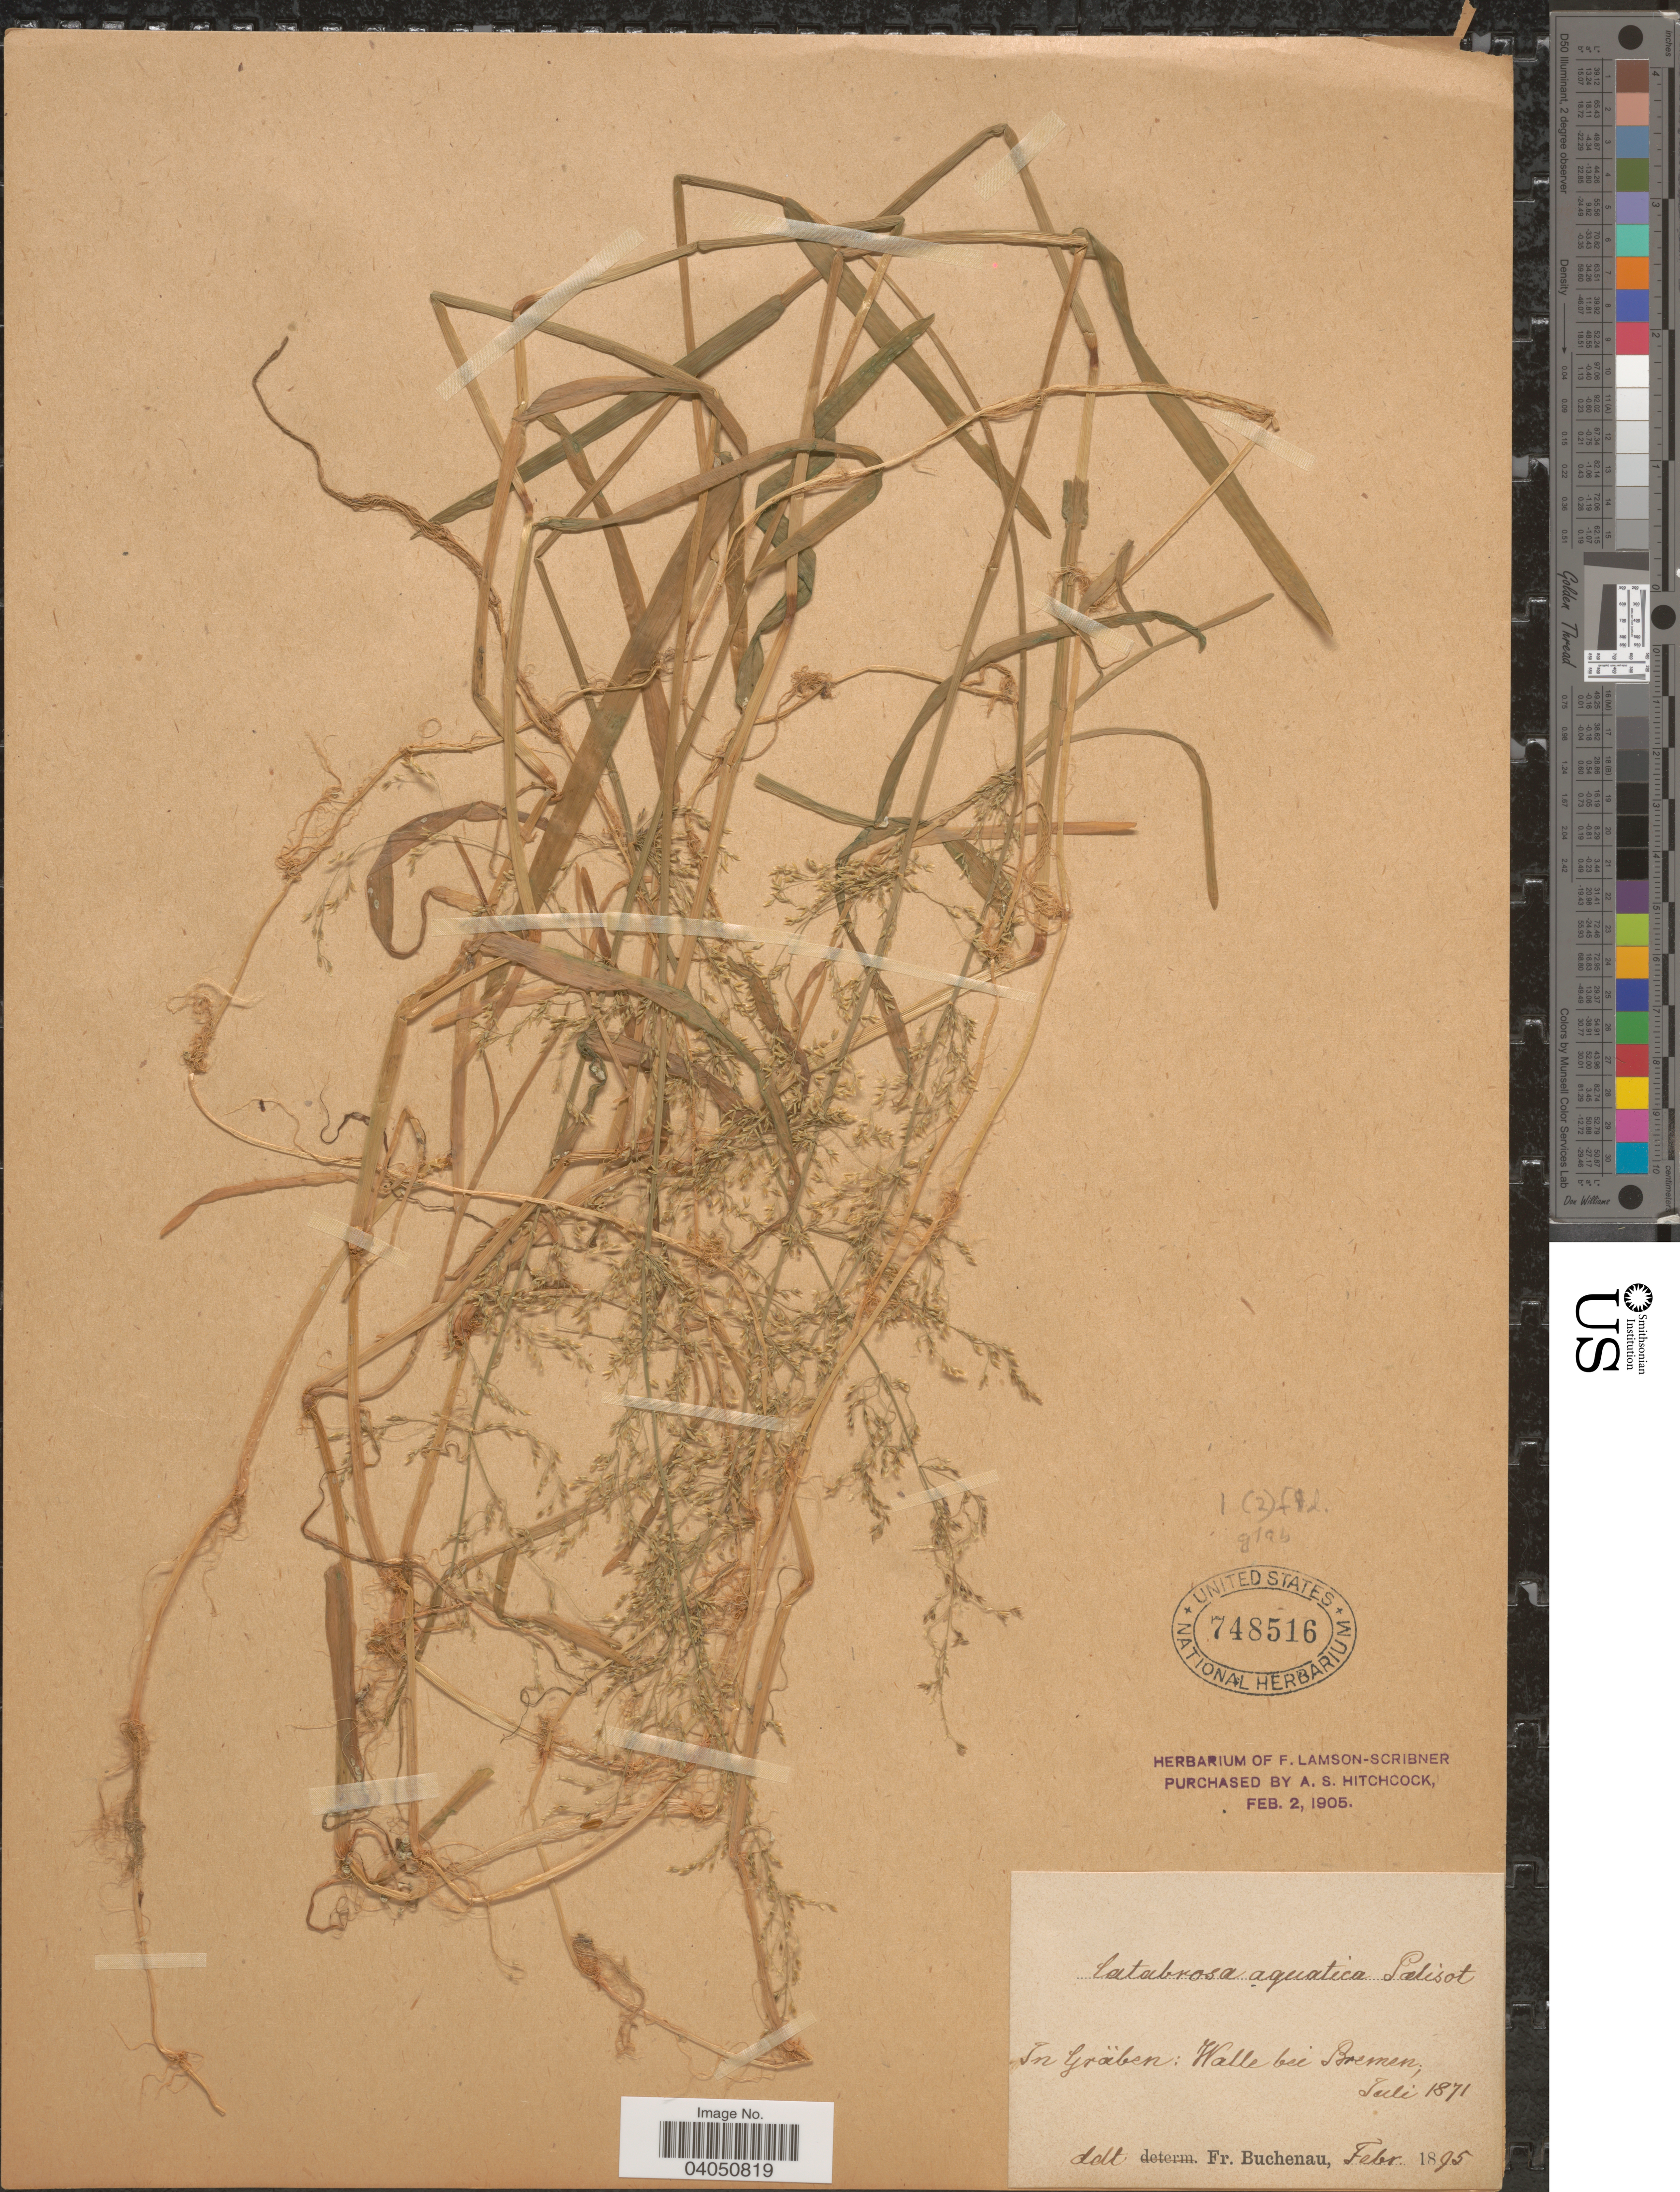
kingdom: Plantae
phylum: Tracheophyta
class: Liliopsida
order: Poales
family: Poaceae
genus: Catabrosa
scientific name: Catabrosa aquatica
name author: (L.) P. Beauv.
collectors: F. Buchenau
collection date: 1871-07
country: Germany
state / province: Bremen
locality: In Gräben: Walle bei Bremen.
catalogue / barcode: US 748516